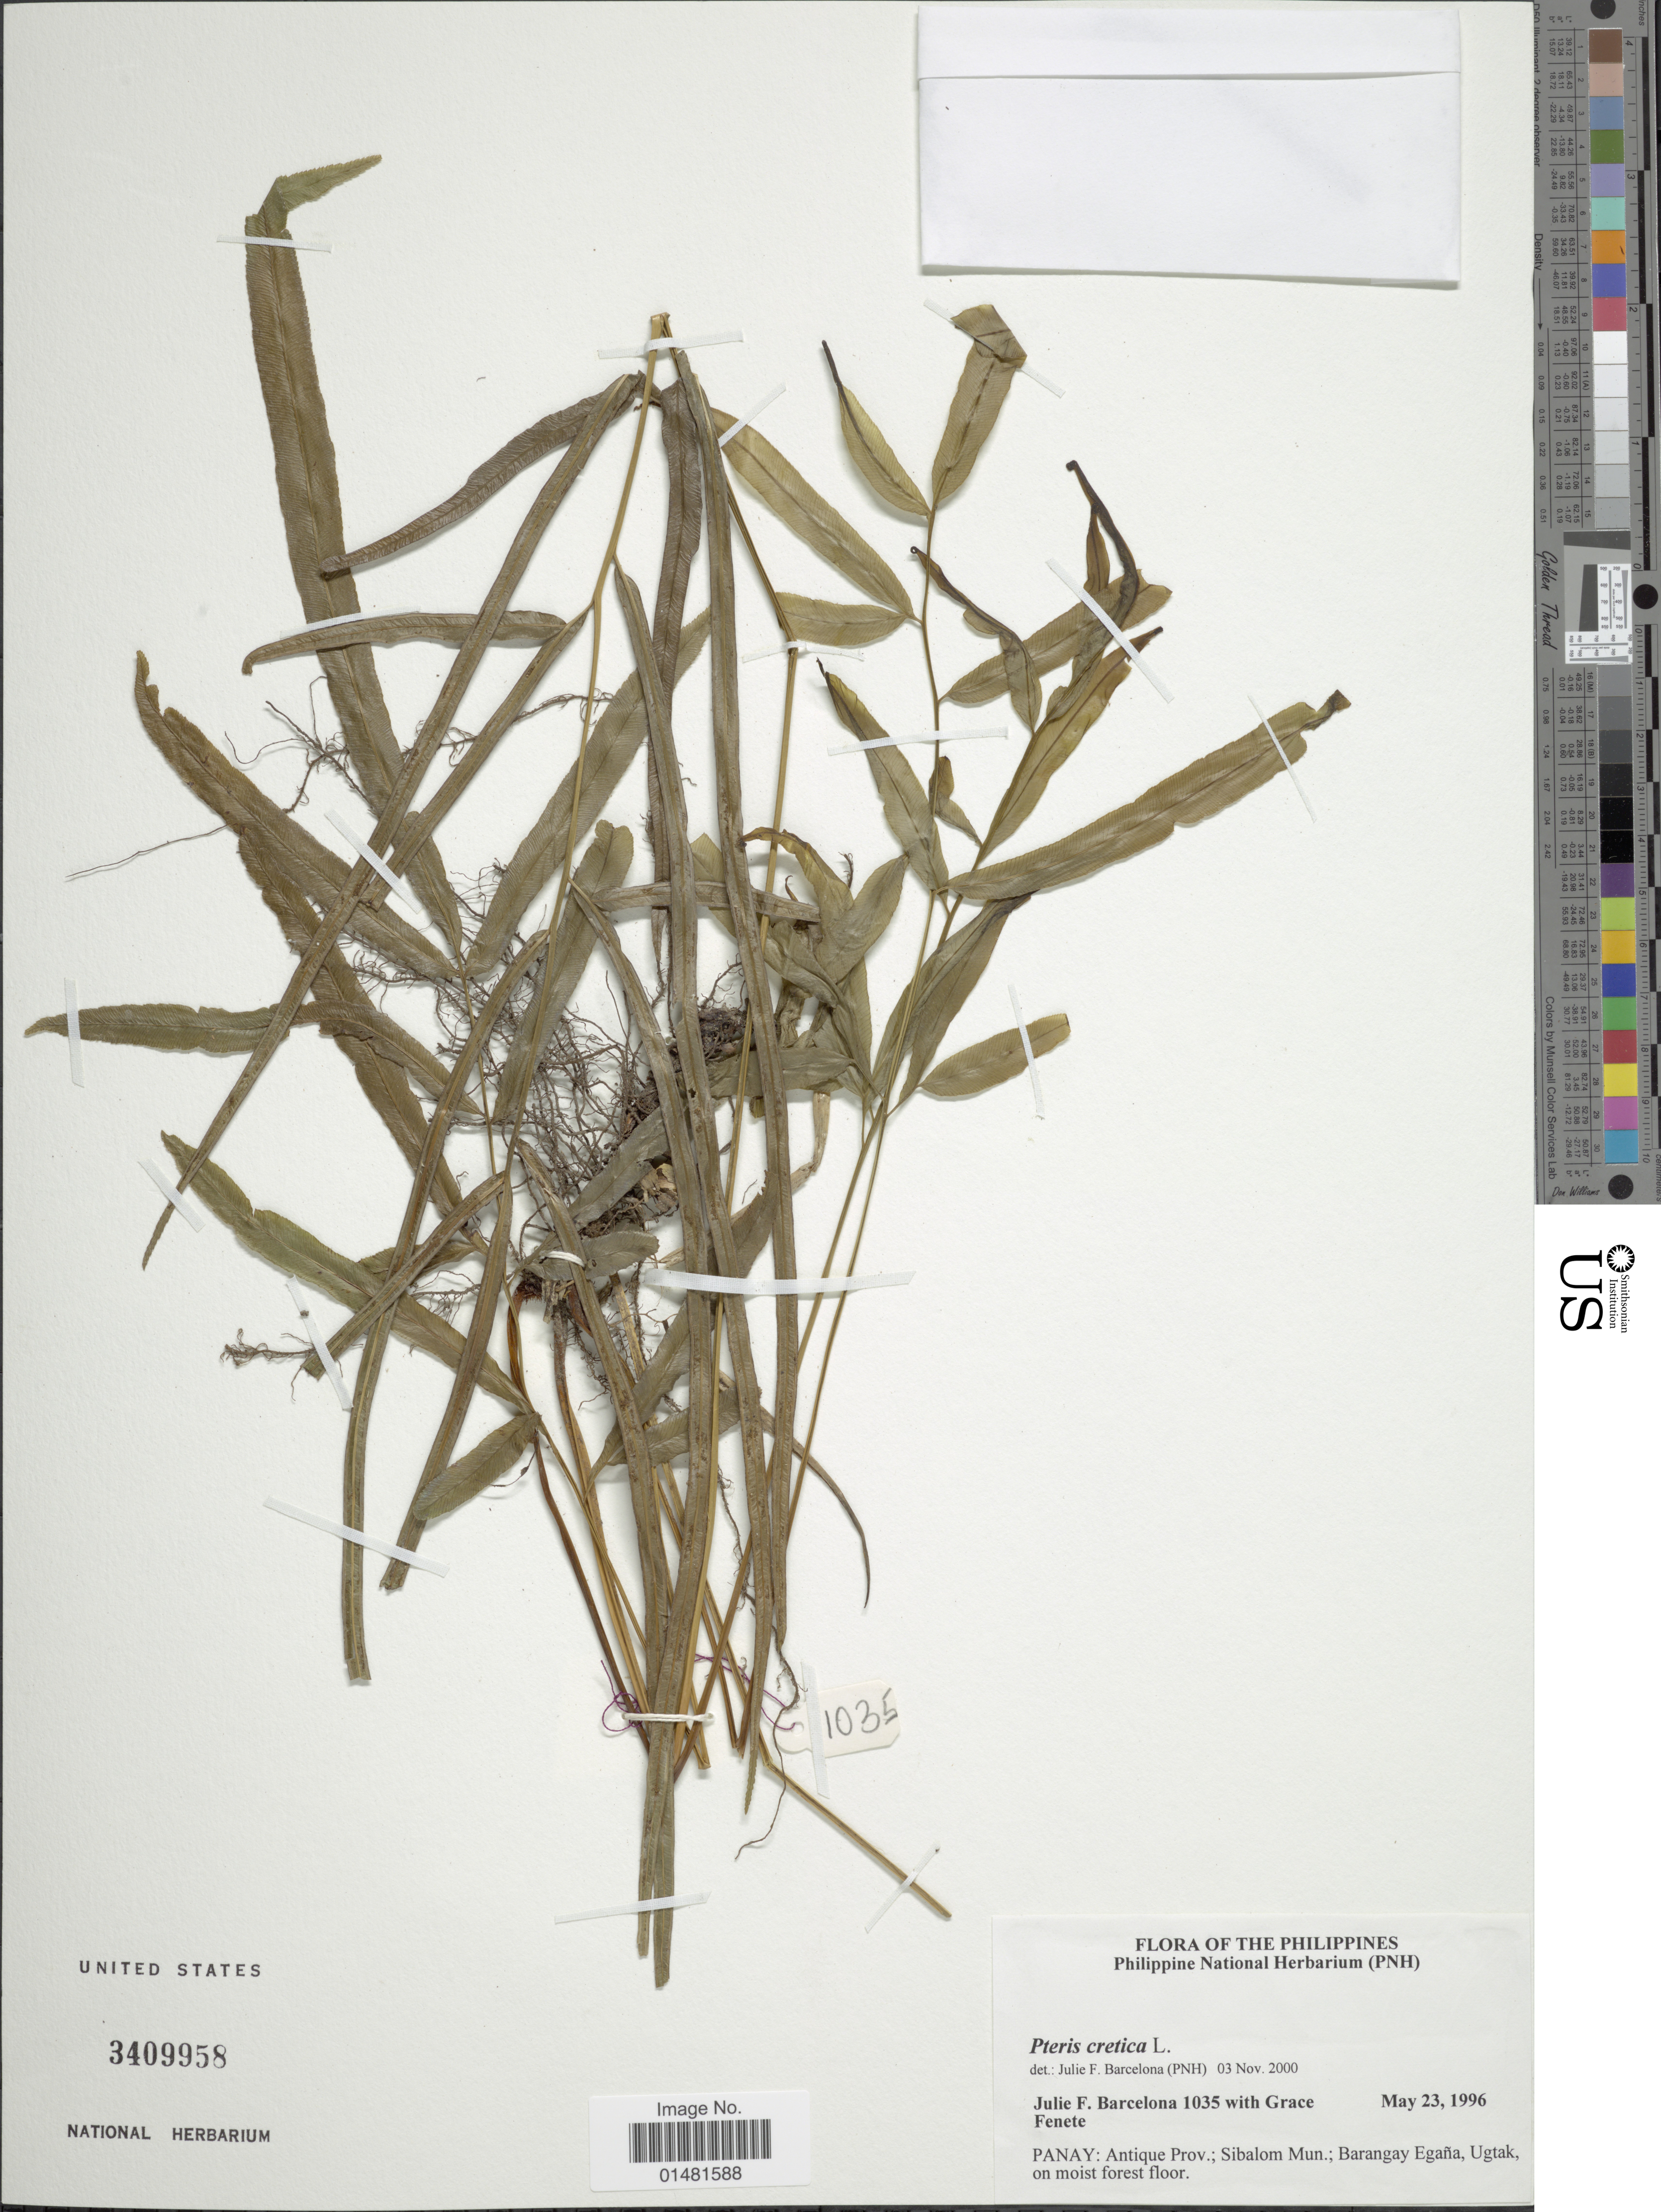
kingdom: Plantae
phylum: Tracheophyta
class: Polypodiopsida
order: Polypodiales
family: Pteridaceae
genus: Pteris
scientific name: Pteris cretica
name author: L.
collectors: J. F. Barcelona & G. Fenete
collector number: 1035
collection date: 1996-05-23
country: Philippines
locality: Panay: Antique Prov.; Sibalom Mun.; Barangay Egaña, Ugtak, on moist forest floor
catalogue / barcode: US 3409958